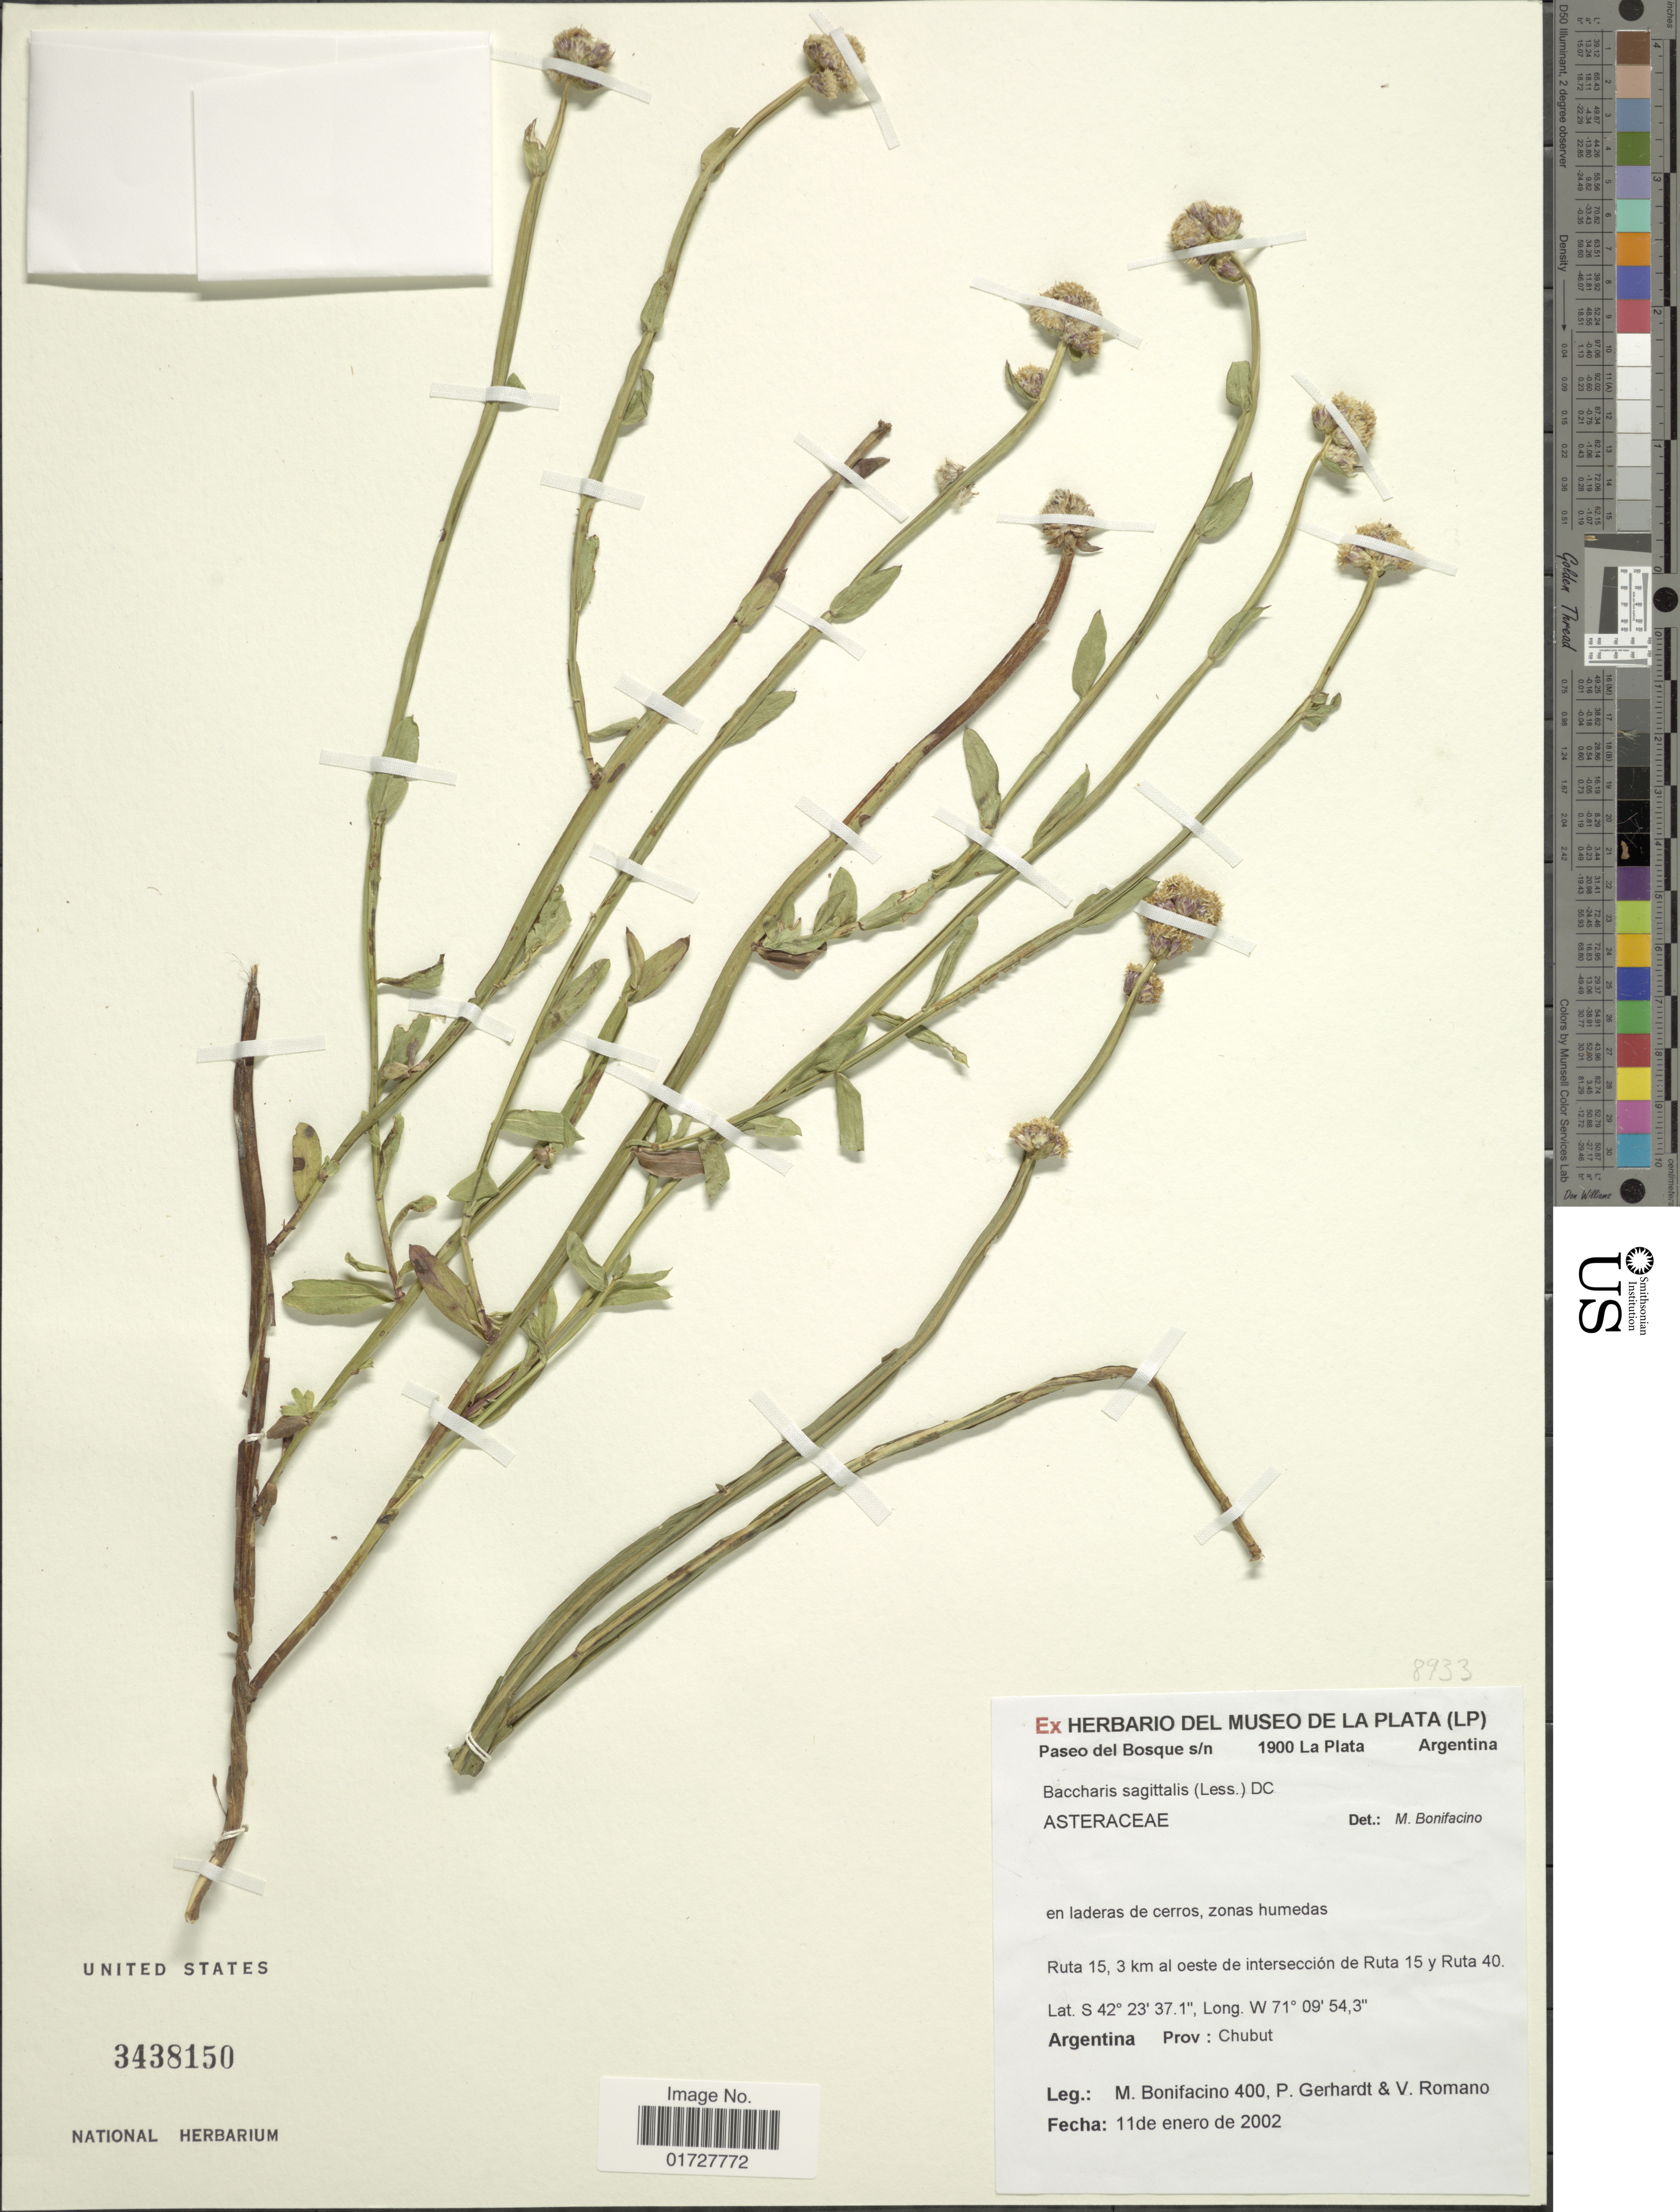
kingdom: Plantae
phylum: Tracheophyta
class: Magnoliopsida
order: Asterales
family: Asteraceae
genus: Baccharis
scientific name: Baccharis sagittalis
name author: (Less.) DC.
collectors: M. Bonifacino, P. Gerhardt & V. Romano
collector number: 0400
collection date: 2002-01-11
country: Argentina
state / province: Chubut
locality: Ruta 15, 3 km al oeste de interseccion de Ruta 15 y Ruta 40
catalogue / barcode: US 3438150